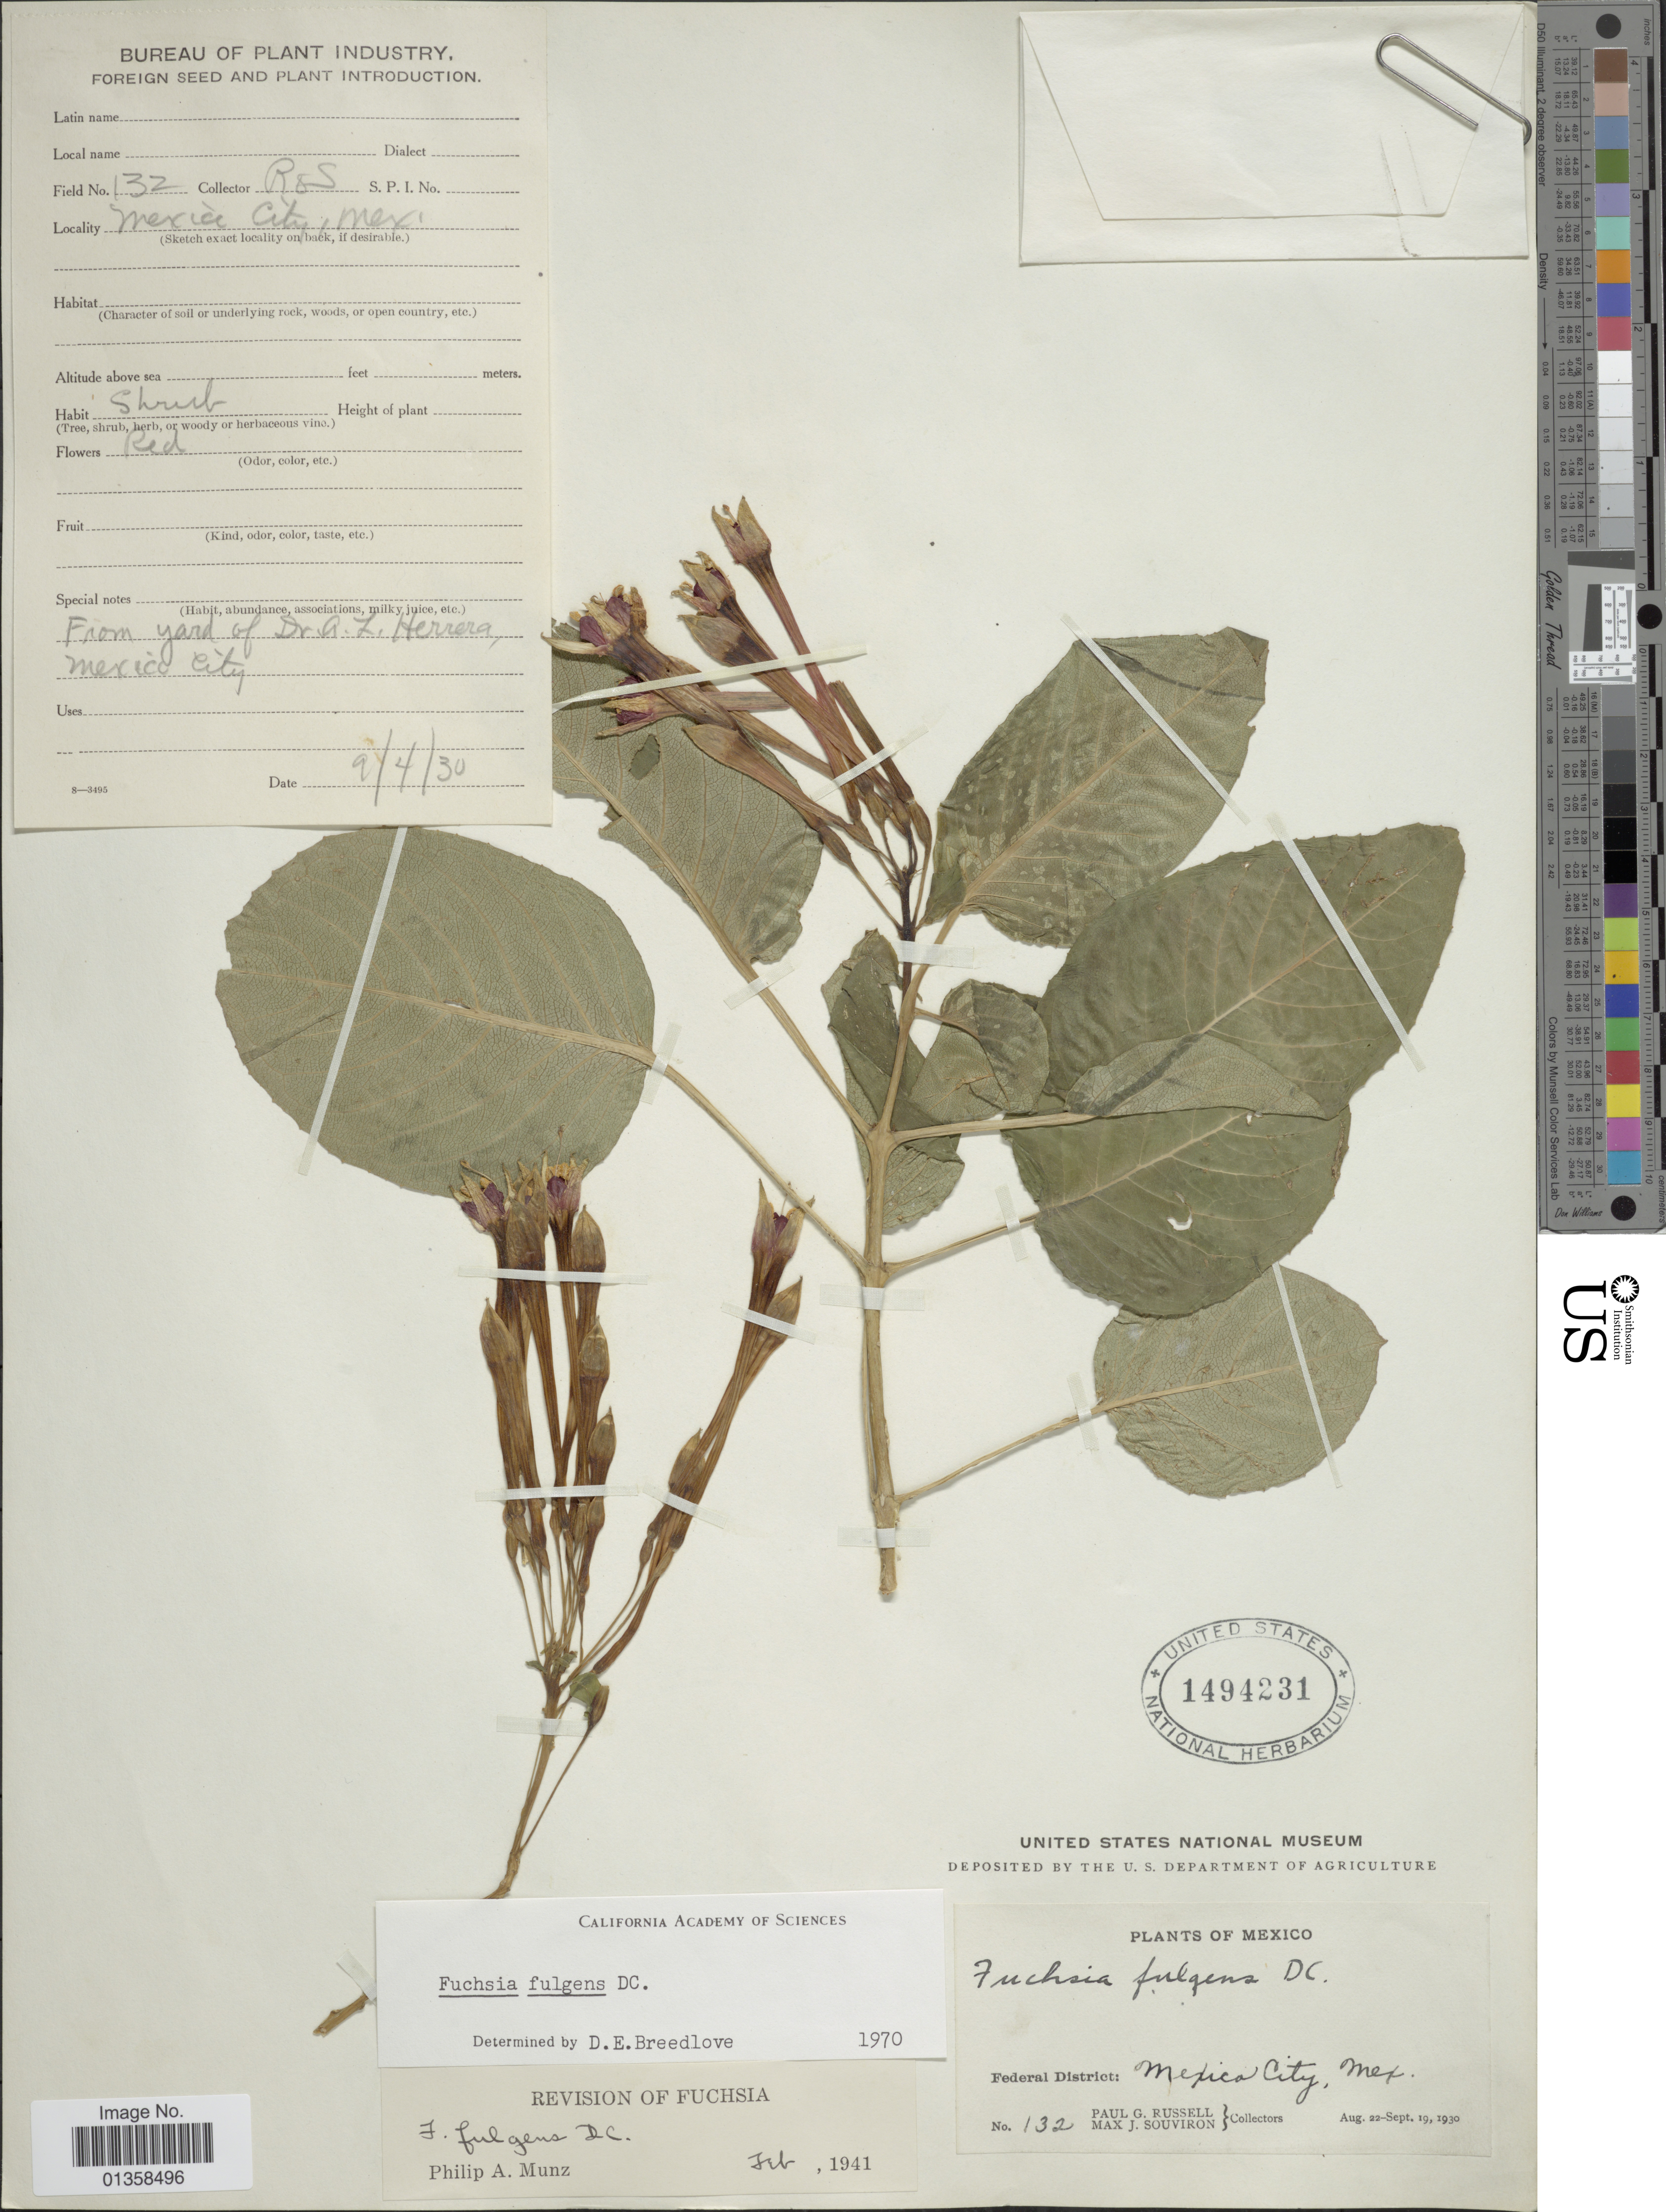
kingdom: Plantae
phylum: Tracheophyta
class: Magnoliopsida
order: Myrtales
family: Onagraceae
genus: Fuchsia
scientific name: Fuchsia fulgens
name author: DC.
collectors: P. G. Russell & M. J. Souviron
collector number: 132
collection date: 1930-08-22/1930-09-19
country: Mexico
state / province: Mexico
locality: Federal District: Mexico City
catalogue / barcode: US 1494231